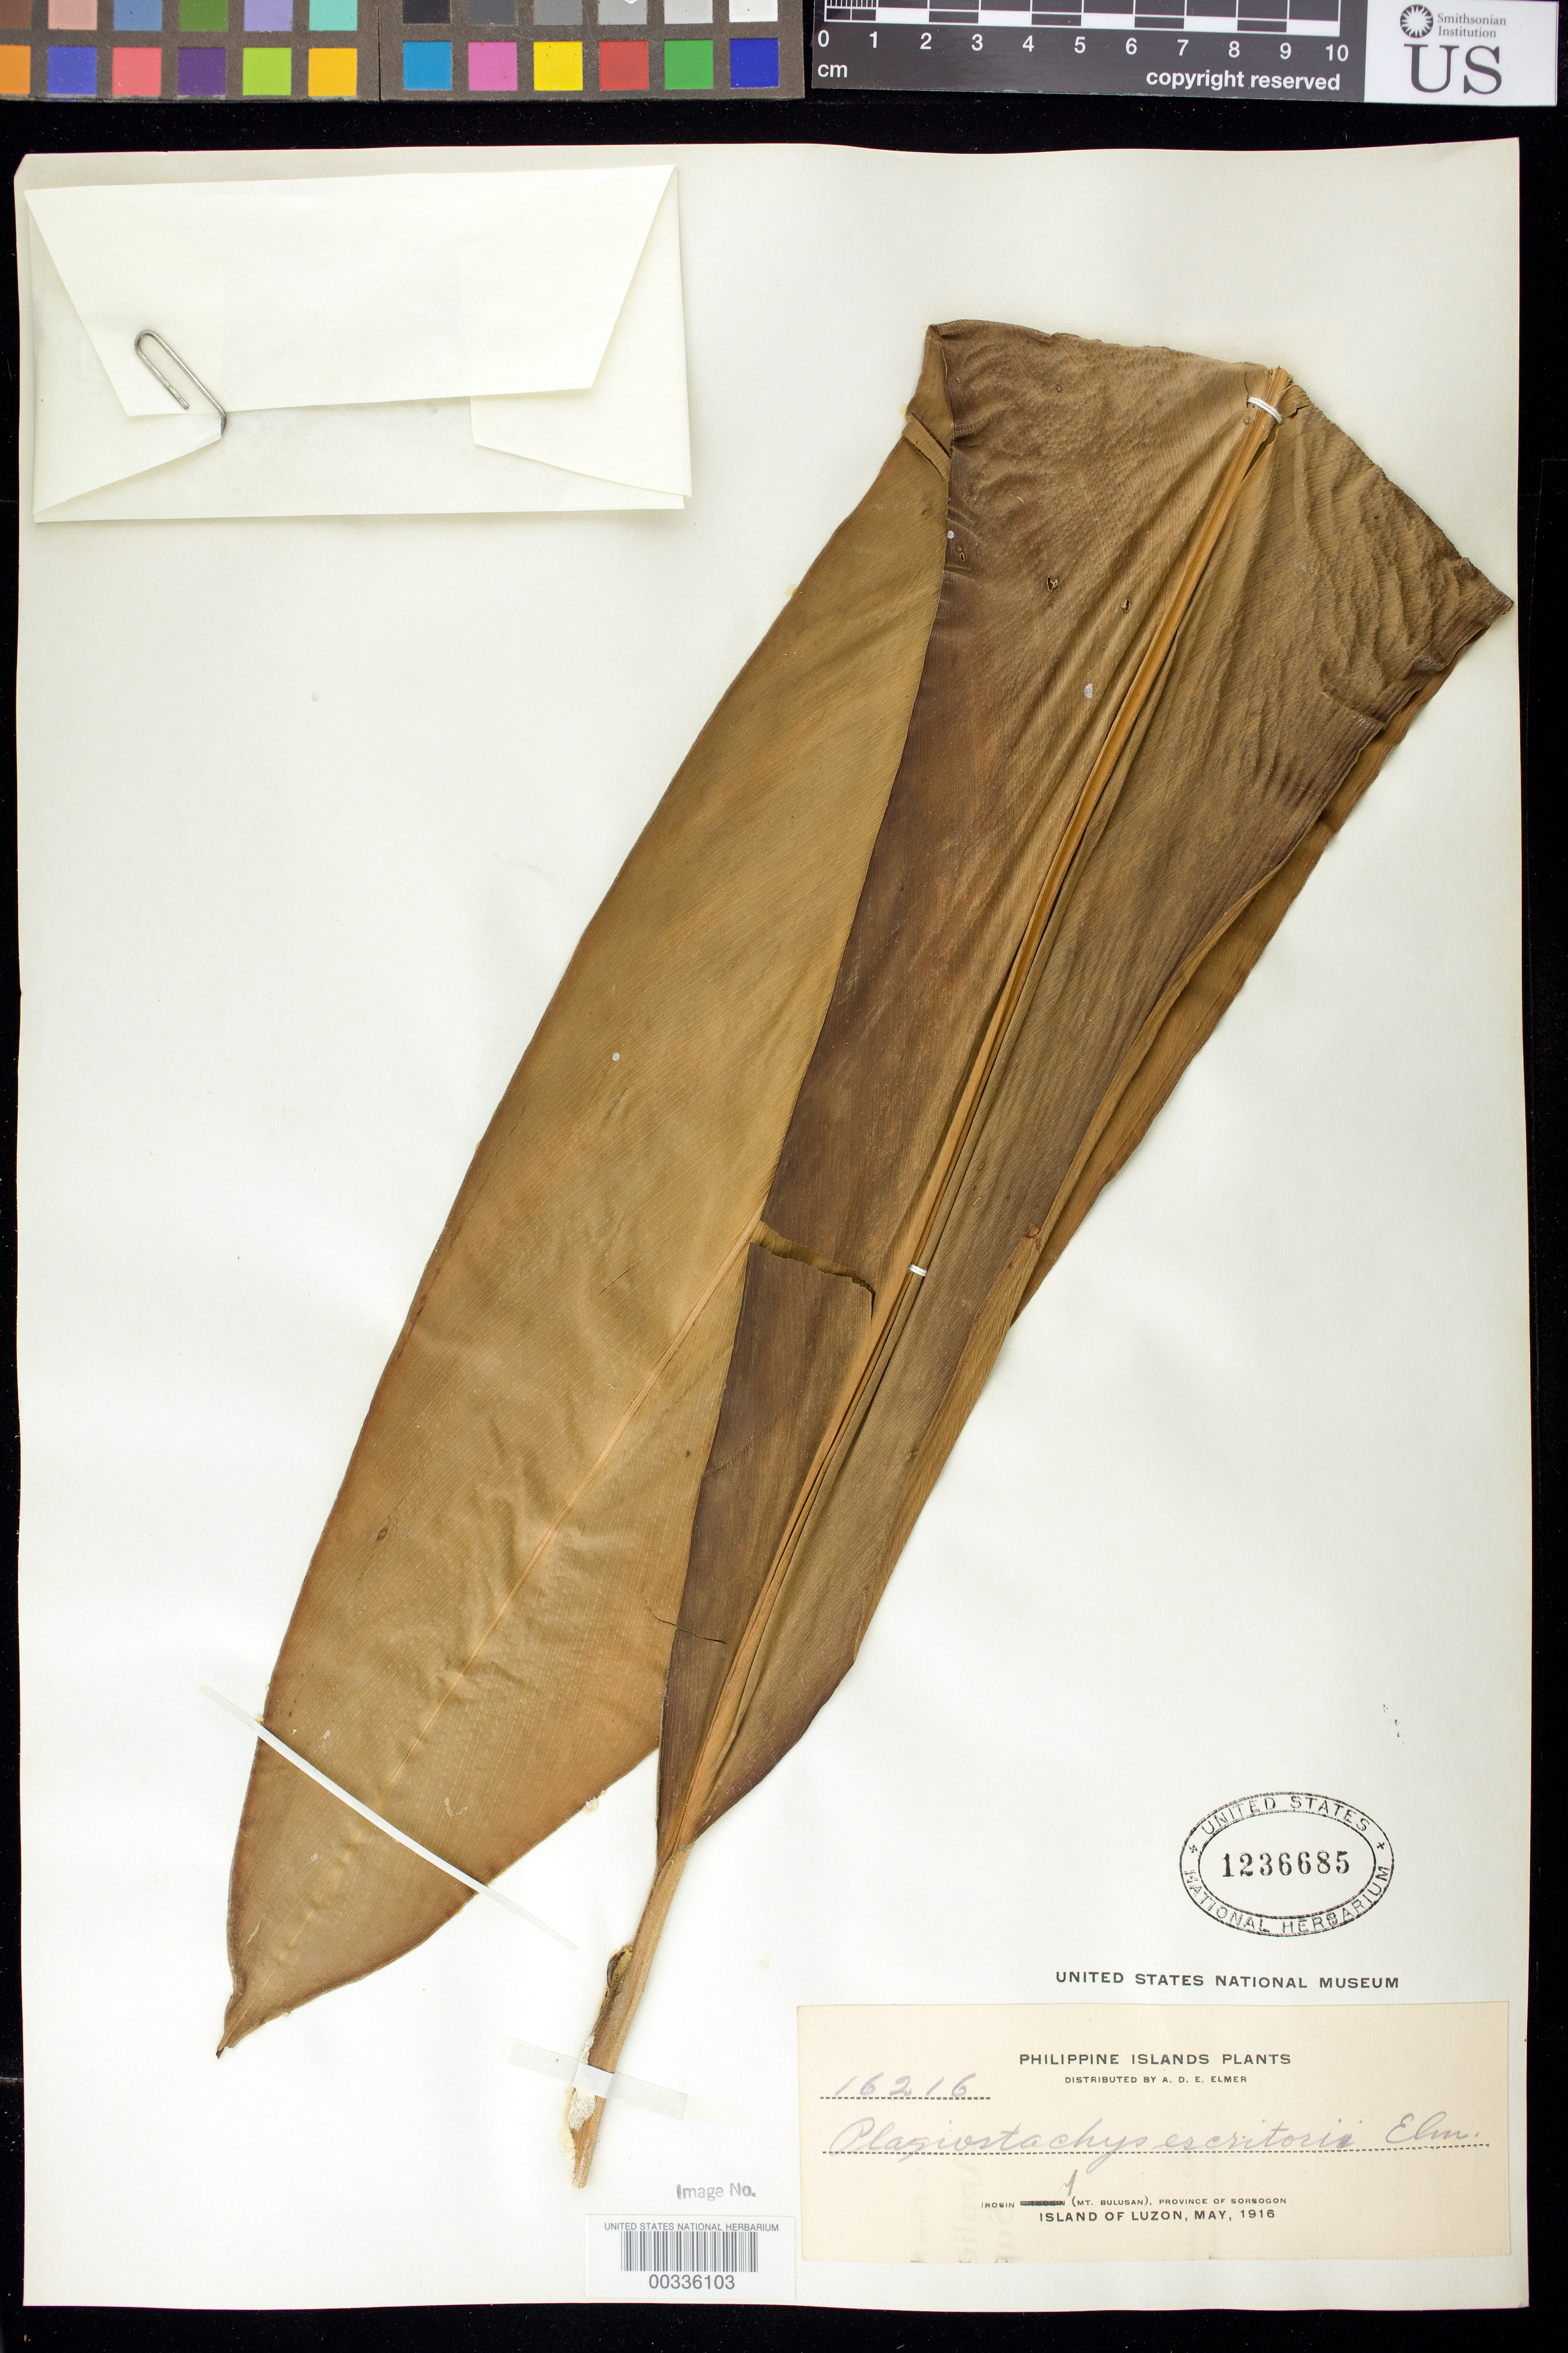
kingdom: Plantae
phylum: Tracheophyta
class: Liliopsida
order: Zingiberales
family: Zingiberaceae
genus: Plagiostachys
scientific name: Plagiostachys escritorii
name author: Elmer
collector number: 16216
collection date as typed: May 1916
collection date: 1916-05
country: Philippines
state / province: Bicol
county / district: Sorsogon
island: Luzon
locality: Irosin (Mt. Bulusan)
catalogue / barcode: US 1236685